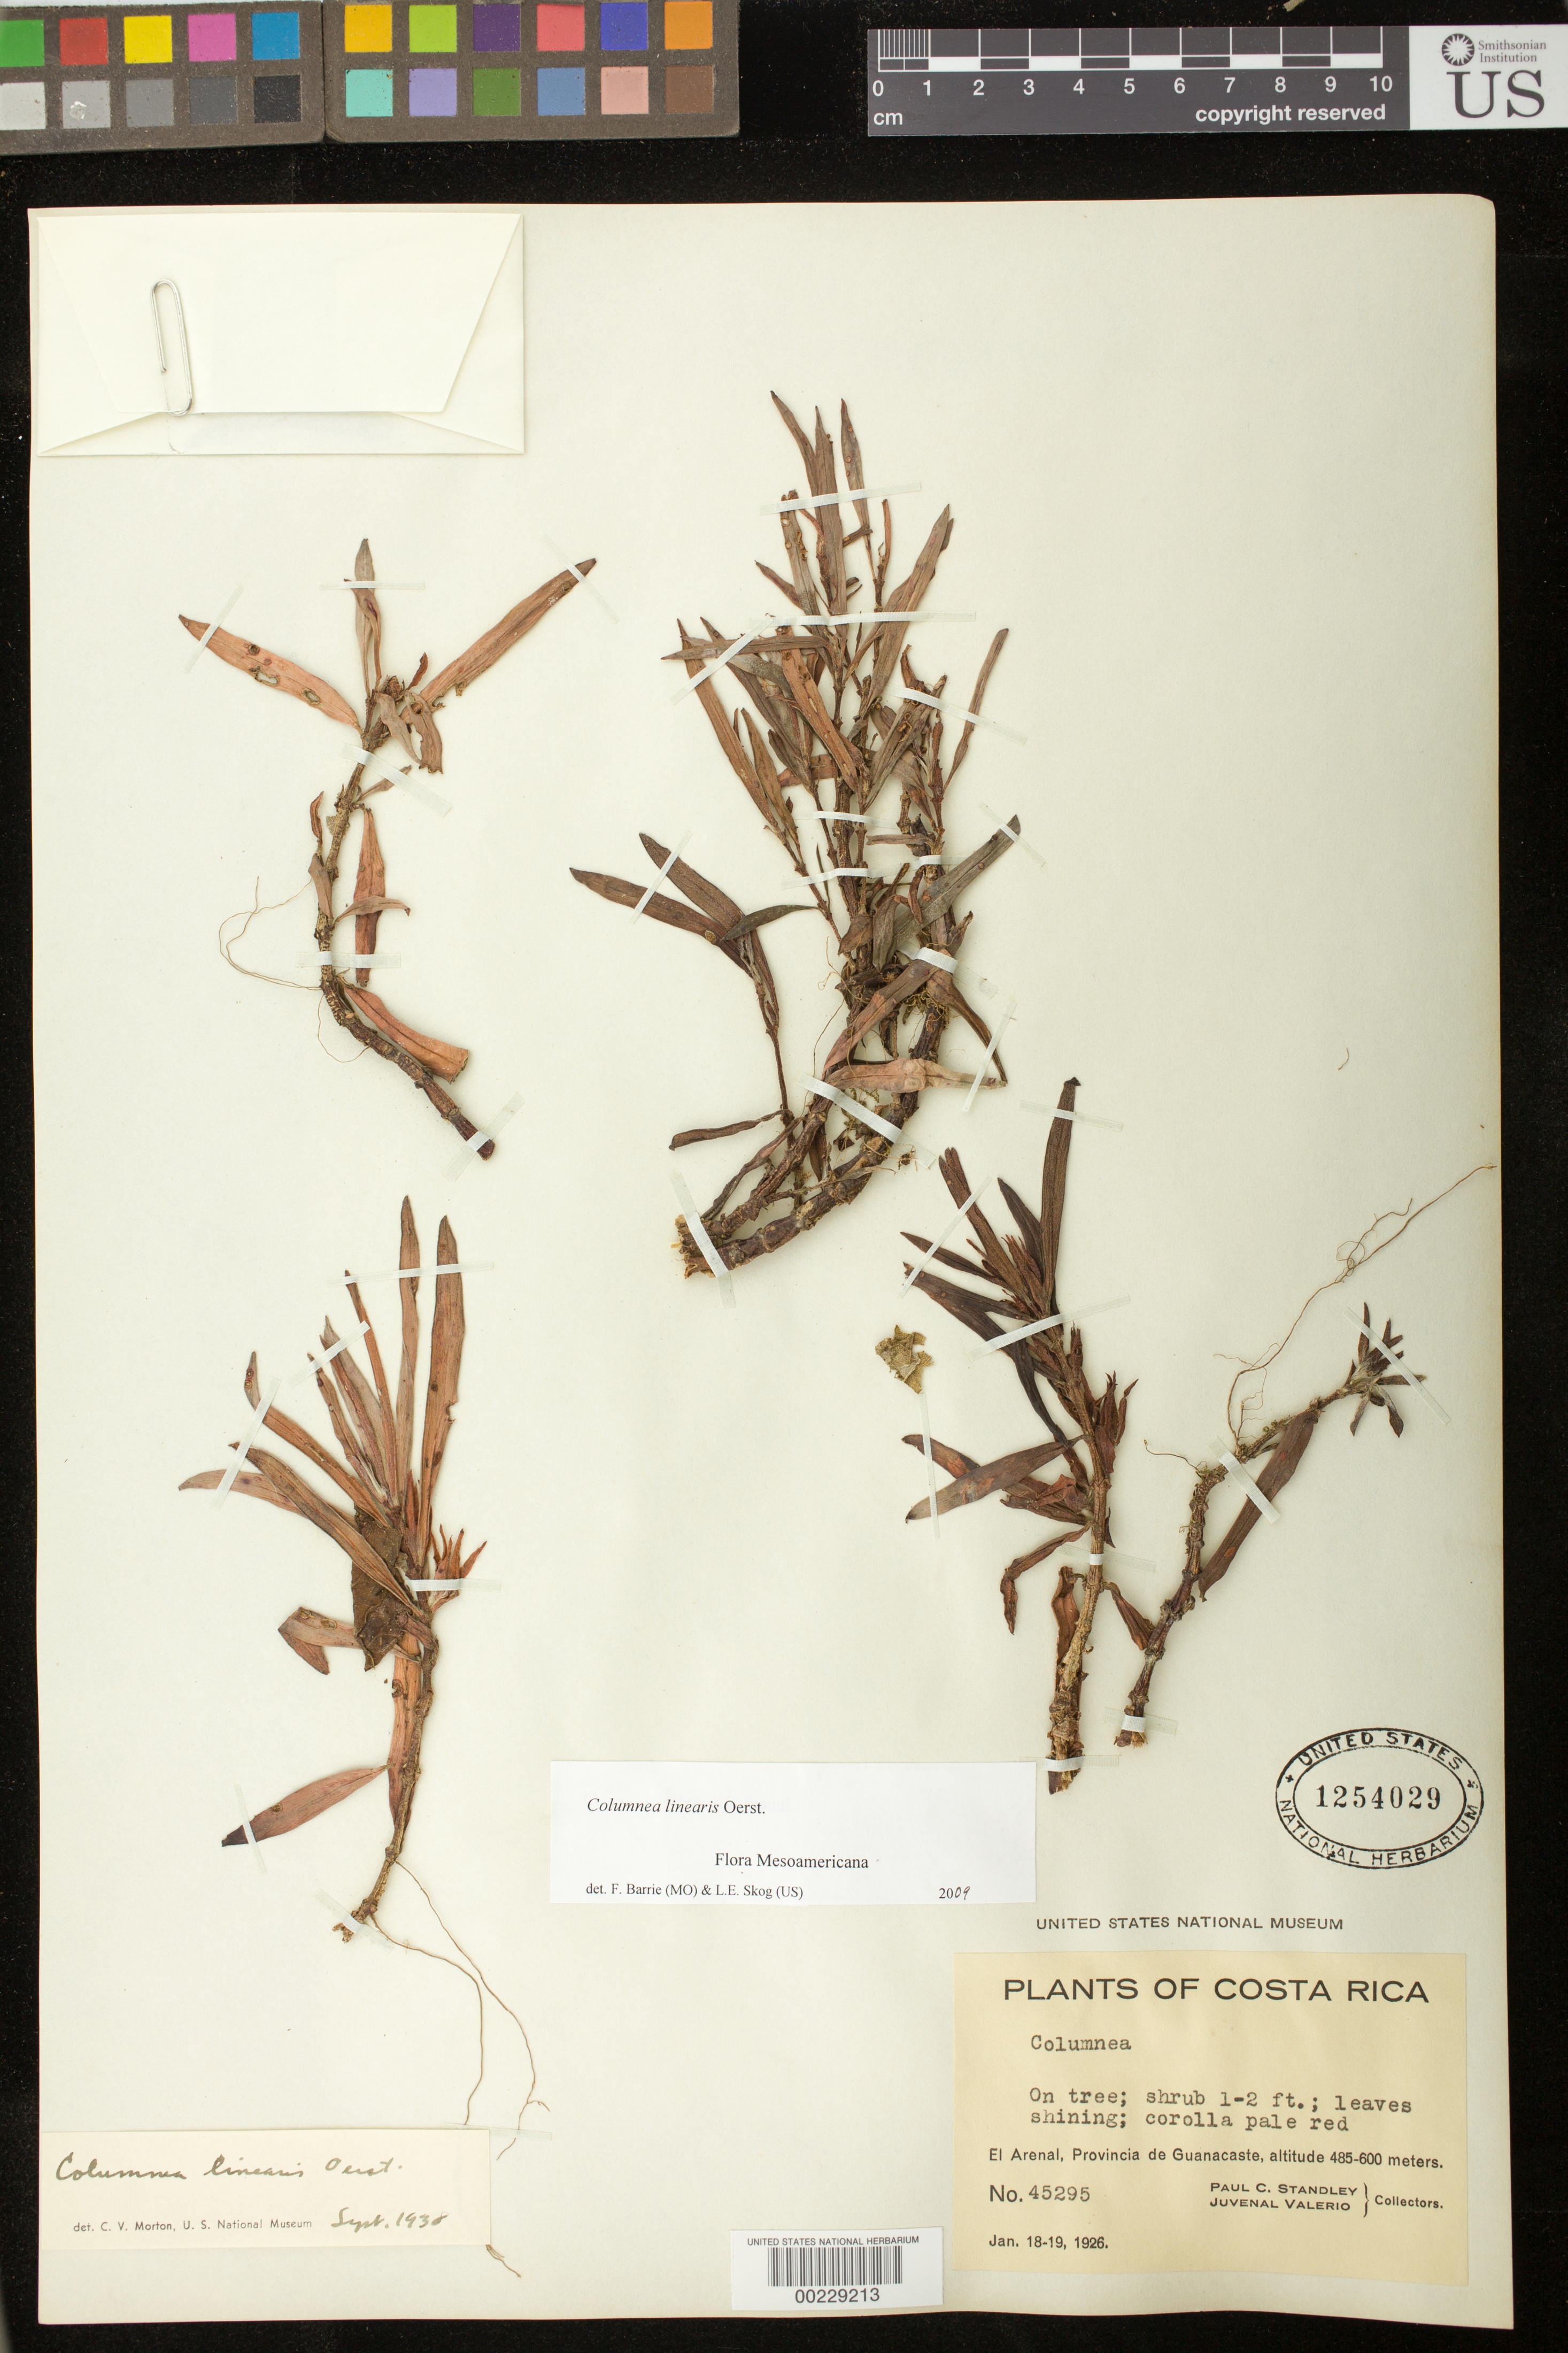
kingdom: Plantae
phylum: Tracheophyta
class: Magnoliopsida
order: Lamiales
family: Gesneriaceae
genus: Columnea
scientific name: Columnea linearis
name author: Oerst.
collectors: P. C. Standley & J. Valerio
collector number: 45295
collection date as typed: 18-19 Jan 1926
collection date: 1926-01-18/1926-01-19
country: Costa Rica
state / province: Guanacaste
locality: El Arenal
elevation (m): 485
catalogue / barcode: US 1254029